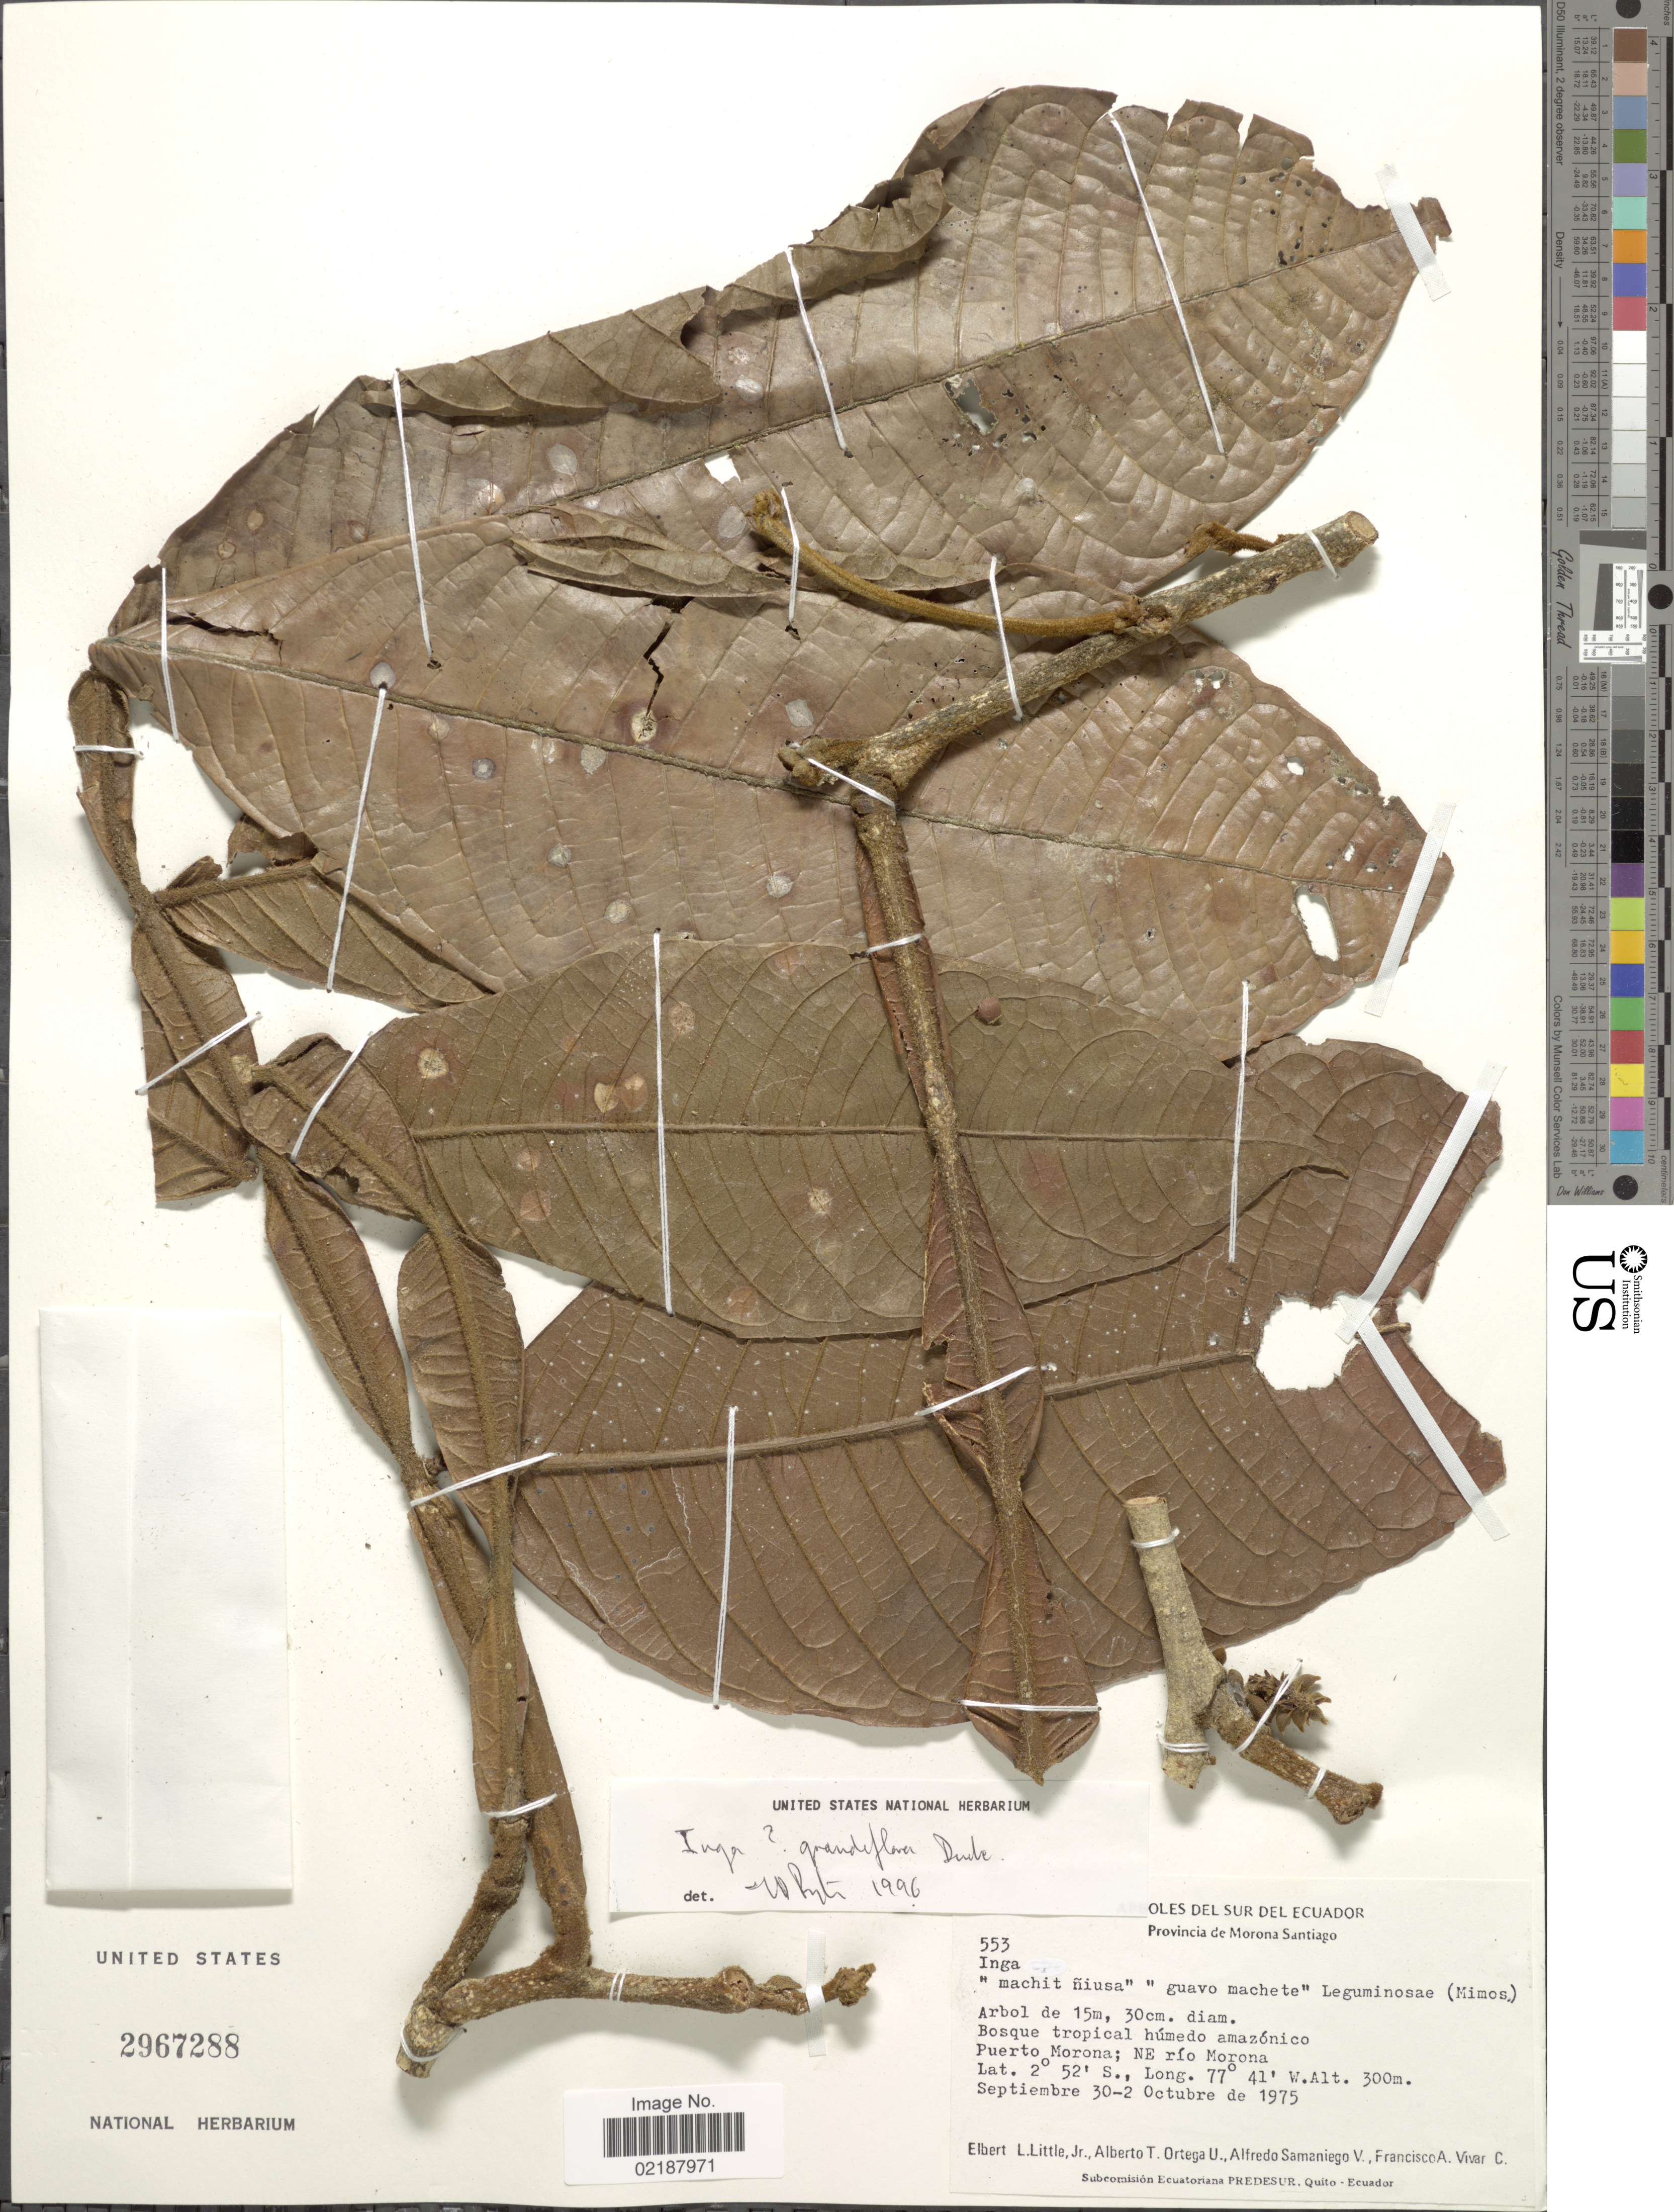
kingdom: Plantae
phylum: Tracheophyta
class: Magnoliopsida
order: Fabales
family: Fabaceae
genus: Inga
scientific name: Inga grandiflora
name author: Ducke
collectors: E. L. Little, A. T. Ortega U., A. Samaniago V. & F. A. Vivar C.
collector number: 553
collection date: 1975-09-30/1975-10-02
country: Ecuador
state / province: Morona-Santiago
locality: Bosque tropical humedo amazonico, Puerto Morona: NE rio Morona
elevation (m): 300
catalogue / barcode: US 2967288